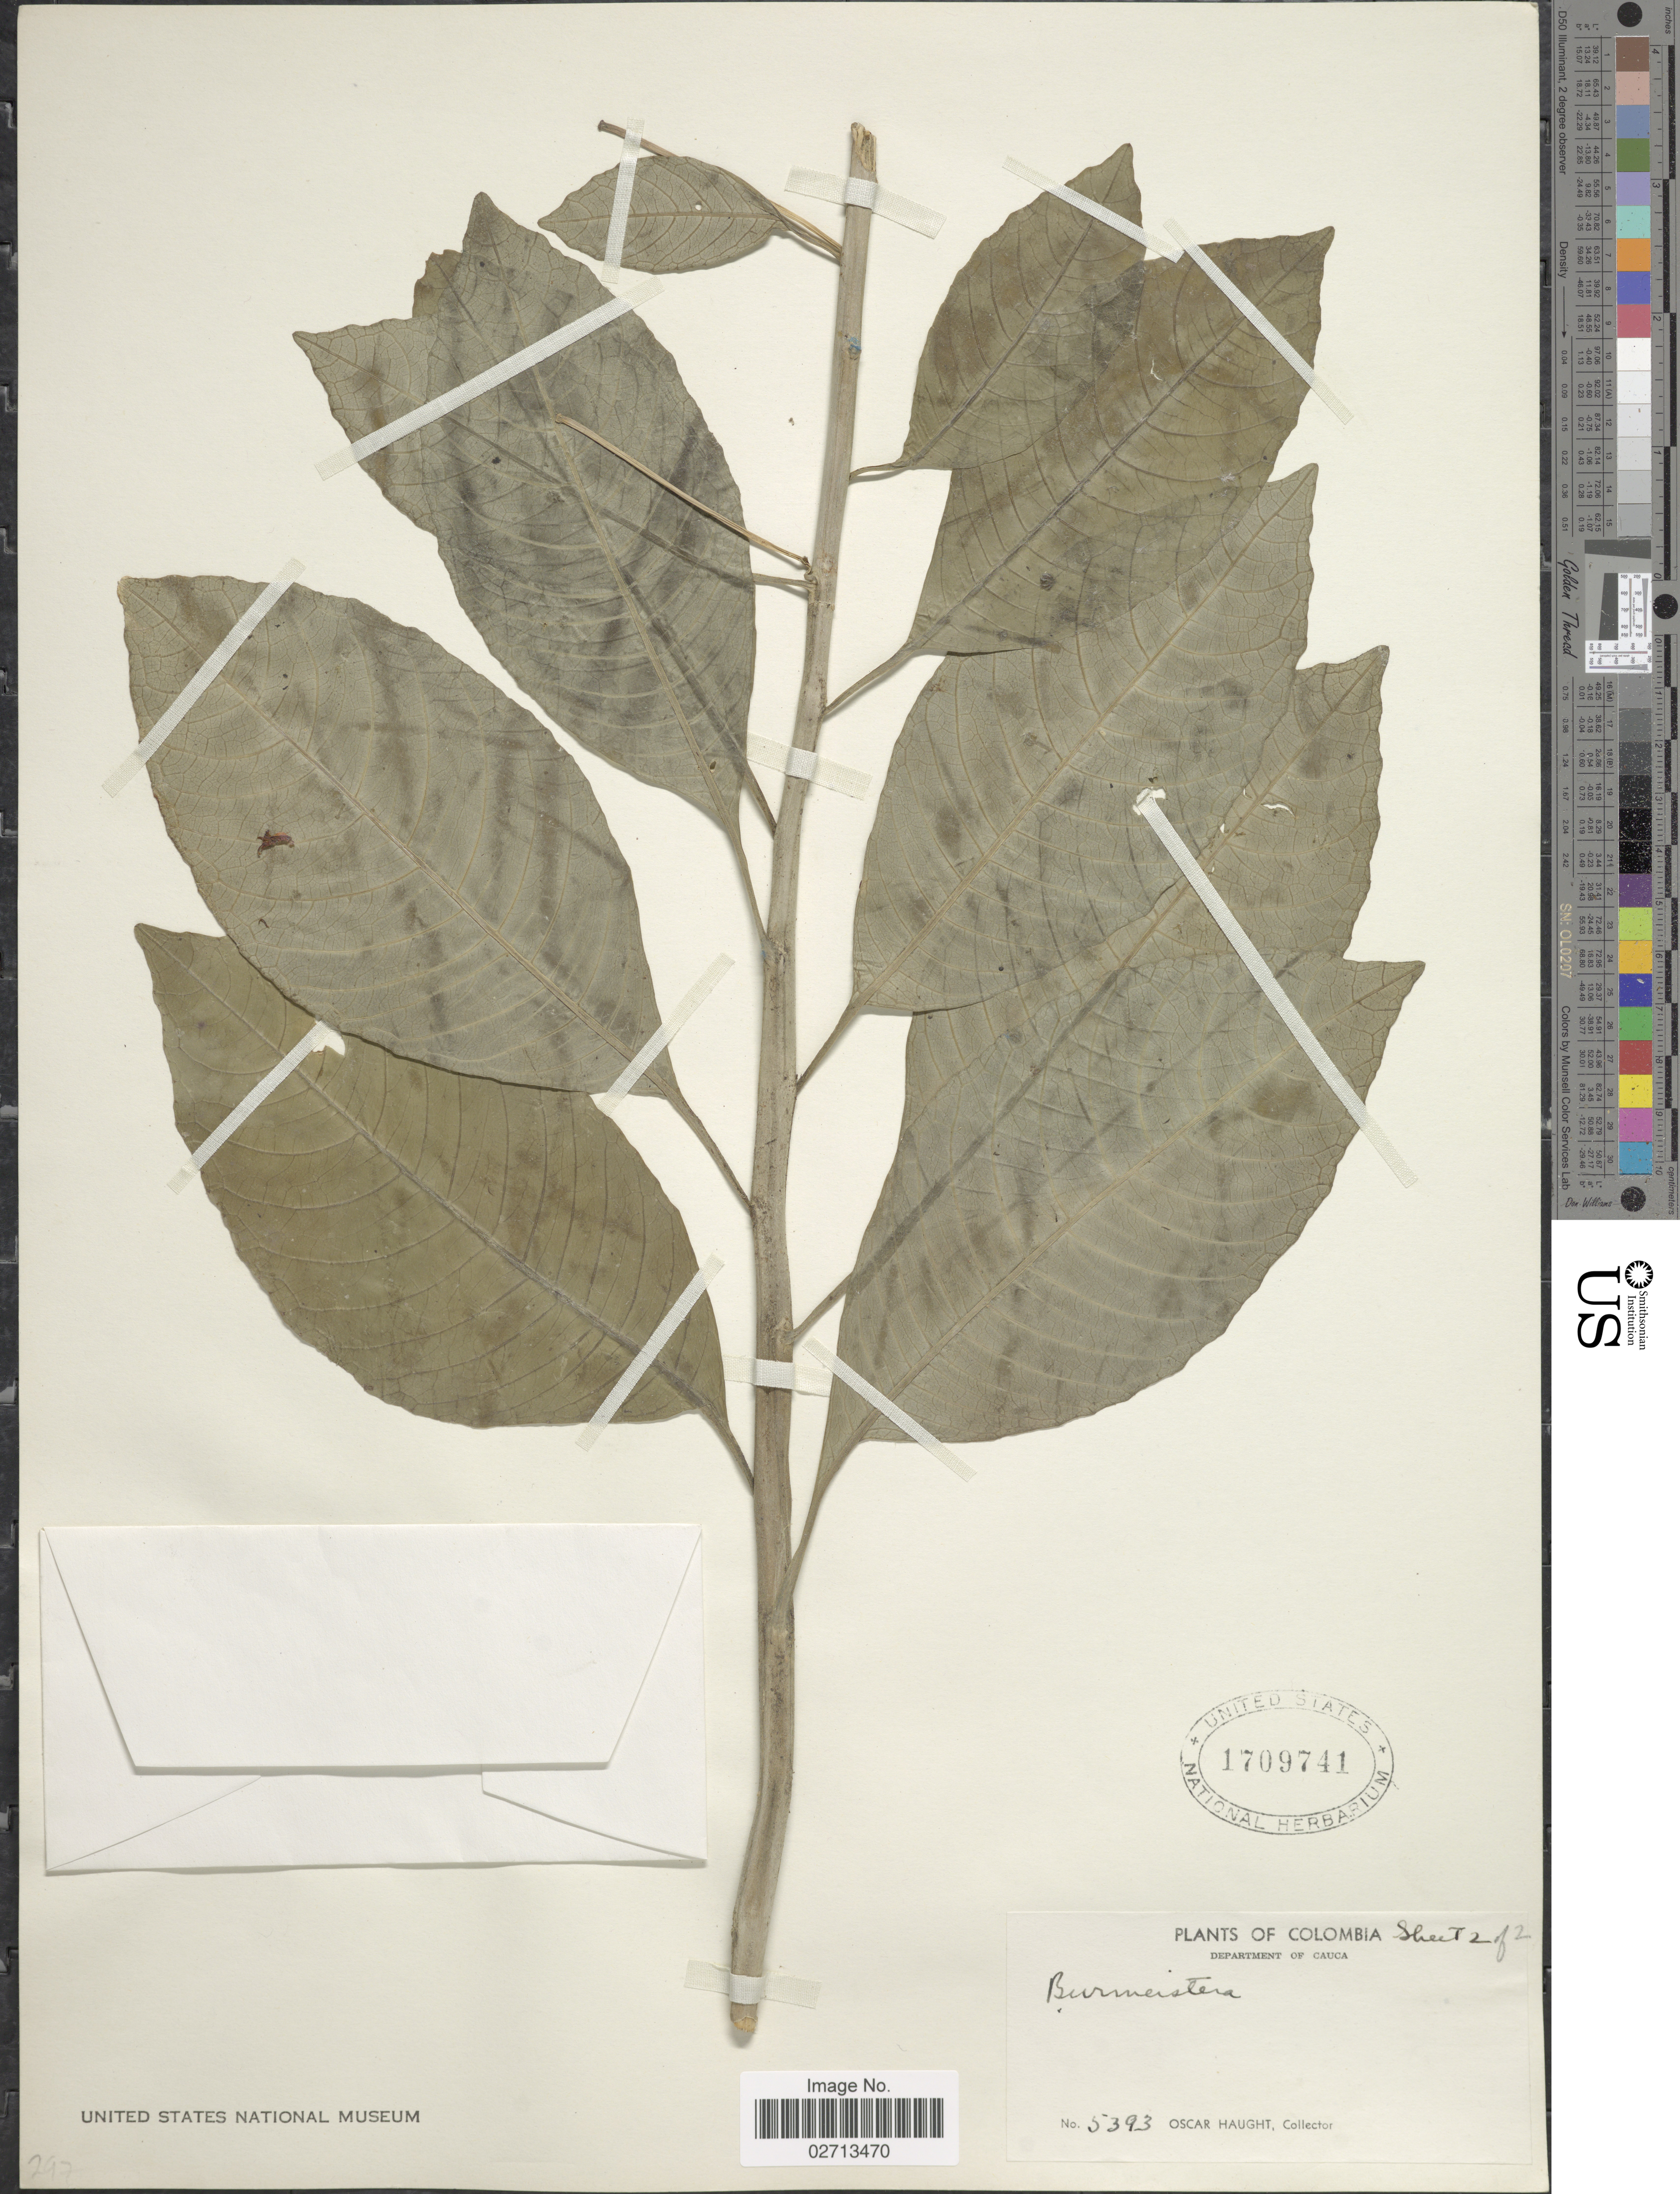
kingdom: Plantae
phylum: Tracheophyta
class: Magnoliopsida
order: Asterales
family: Campanulaceae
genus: Burmeistera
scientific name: Burmeistera sp.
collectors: O. Haught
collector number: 5393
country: Colombia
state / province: Cauca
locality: Department of Cauca.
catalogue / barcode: US 1709741